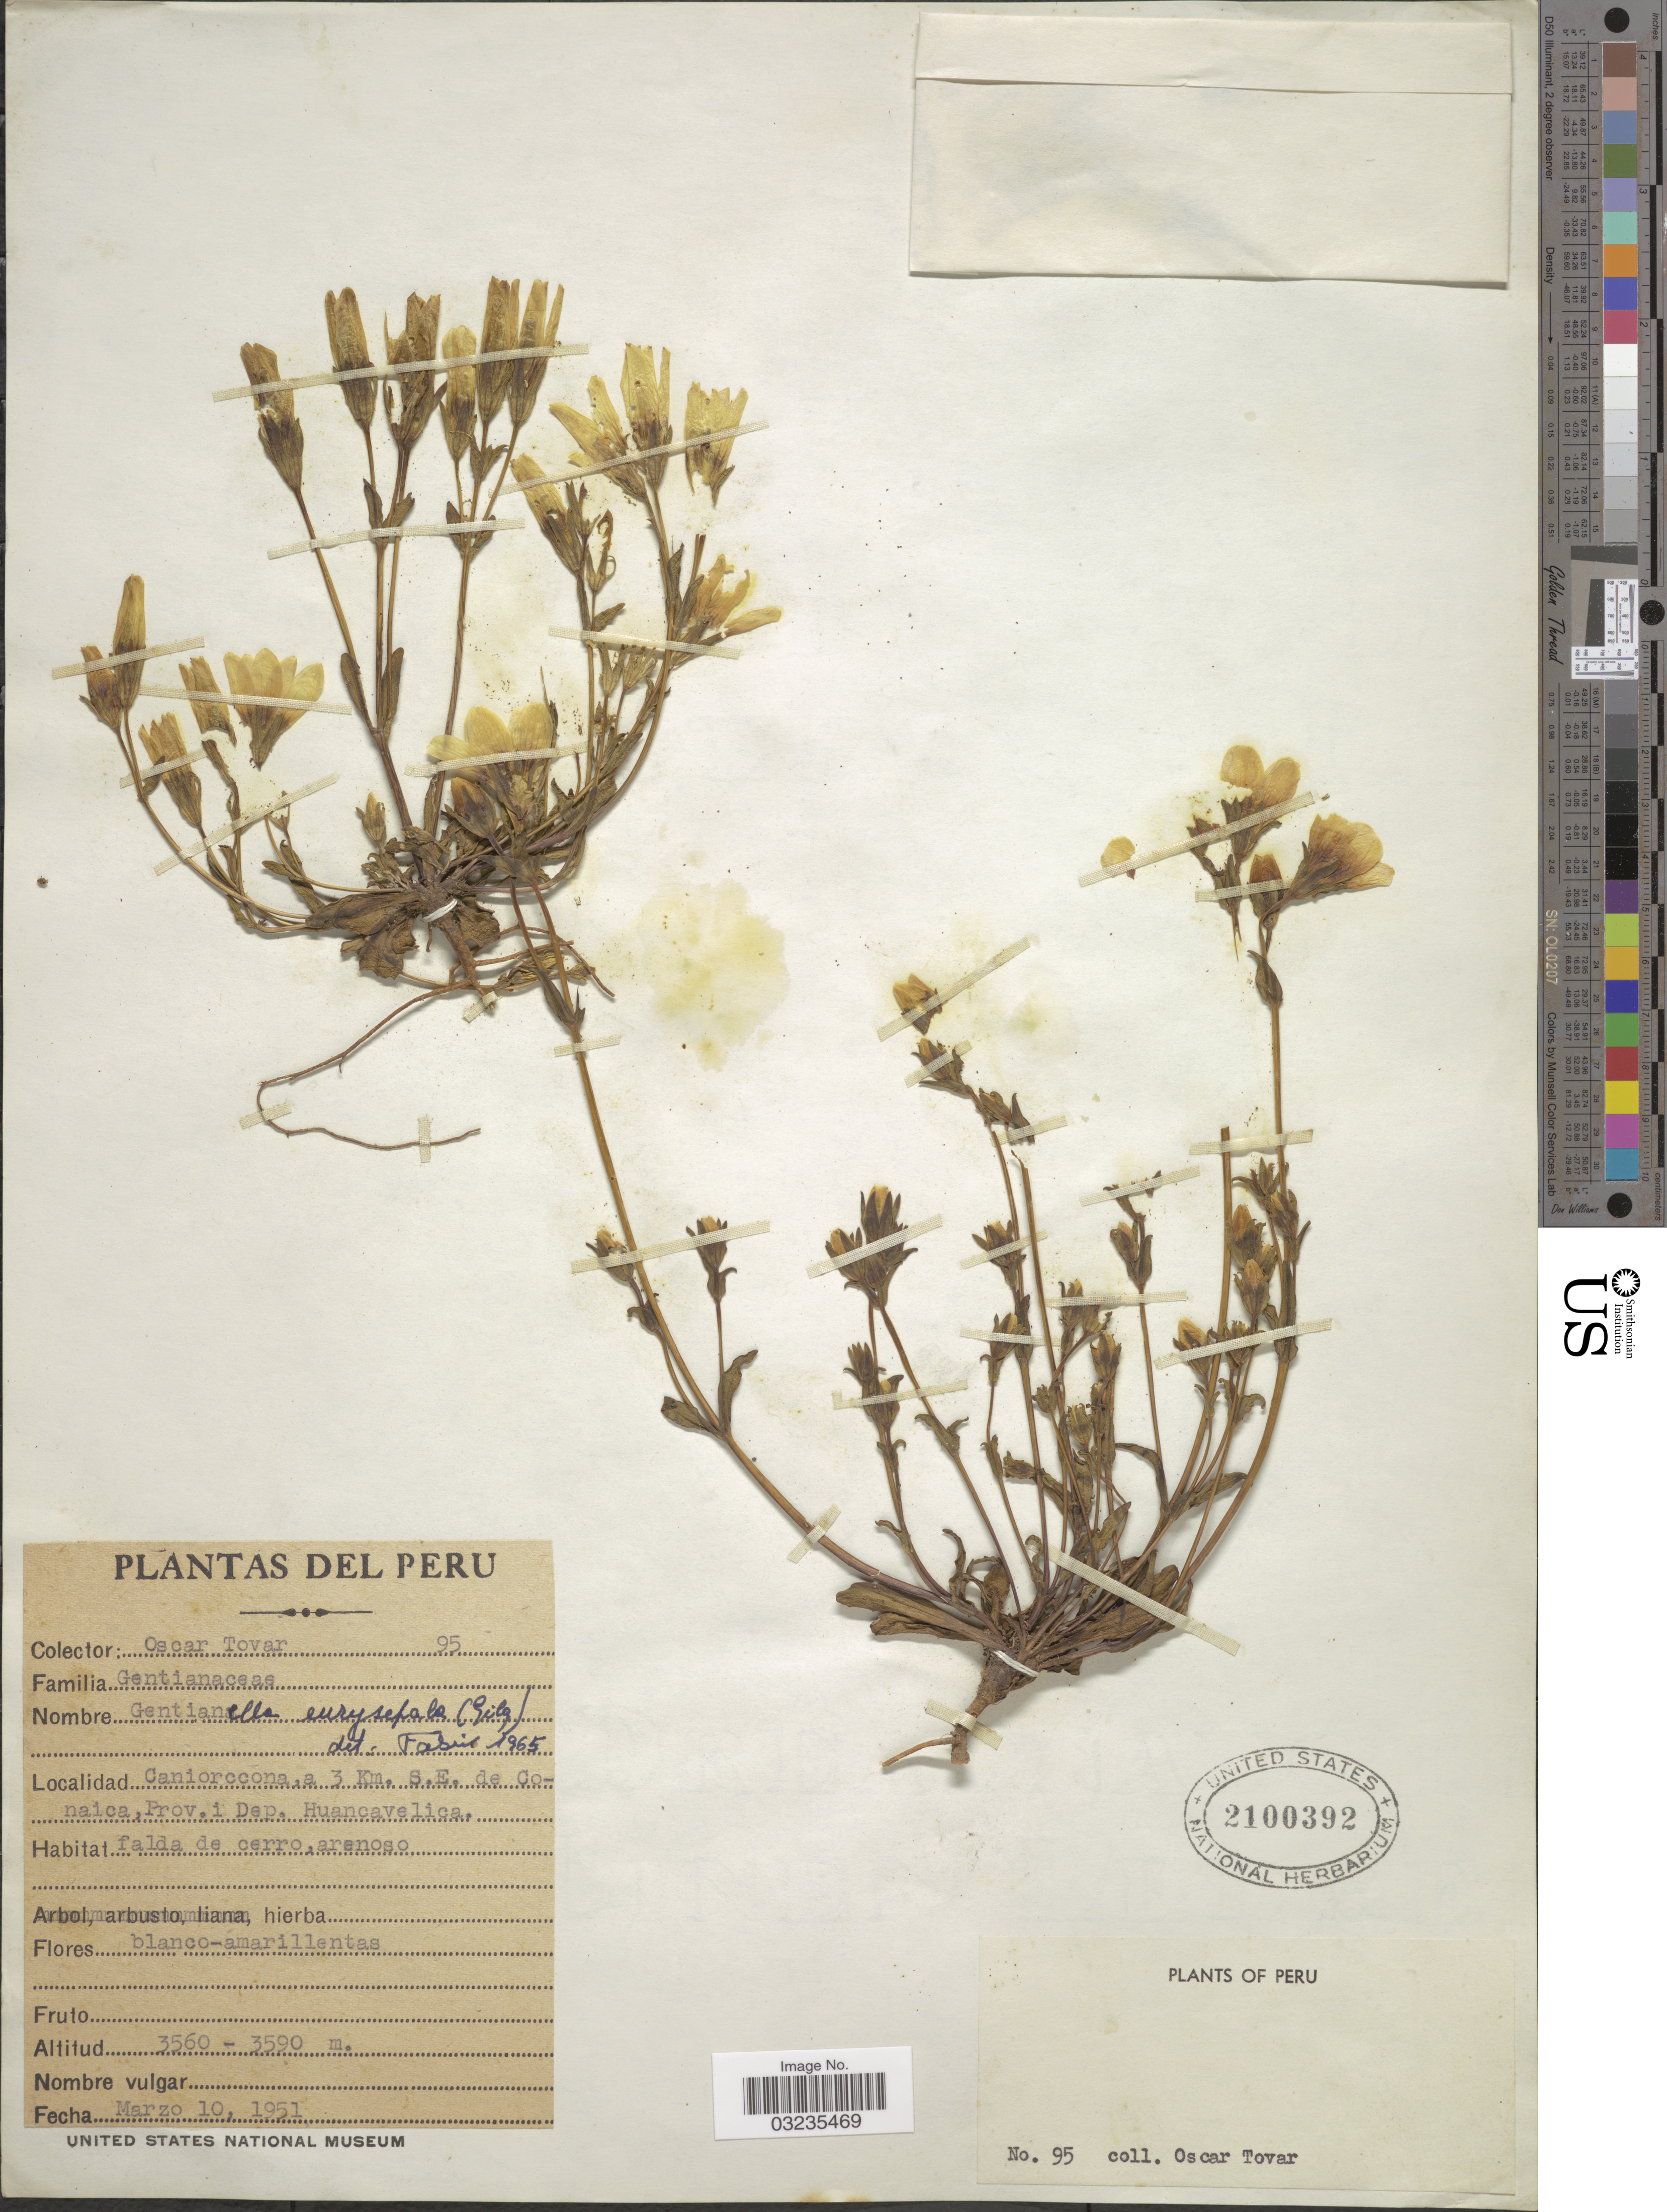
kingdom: Plantae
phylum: Tracheophyta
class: Magnoliopsida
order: Gentianales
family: Gentianaceae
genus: Gentiana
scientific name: Gentiana eurysepala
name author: Gilg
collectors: Ó. Tovar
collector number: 95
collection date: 1951-03-10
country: Peru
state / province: Huancavelica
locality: Caniorccona, a 3 Km. S.E. de Conaica, Prov. i Dep. Huancavelica.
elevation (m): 3560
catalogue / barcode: US 2100392